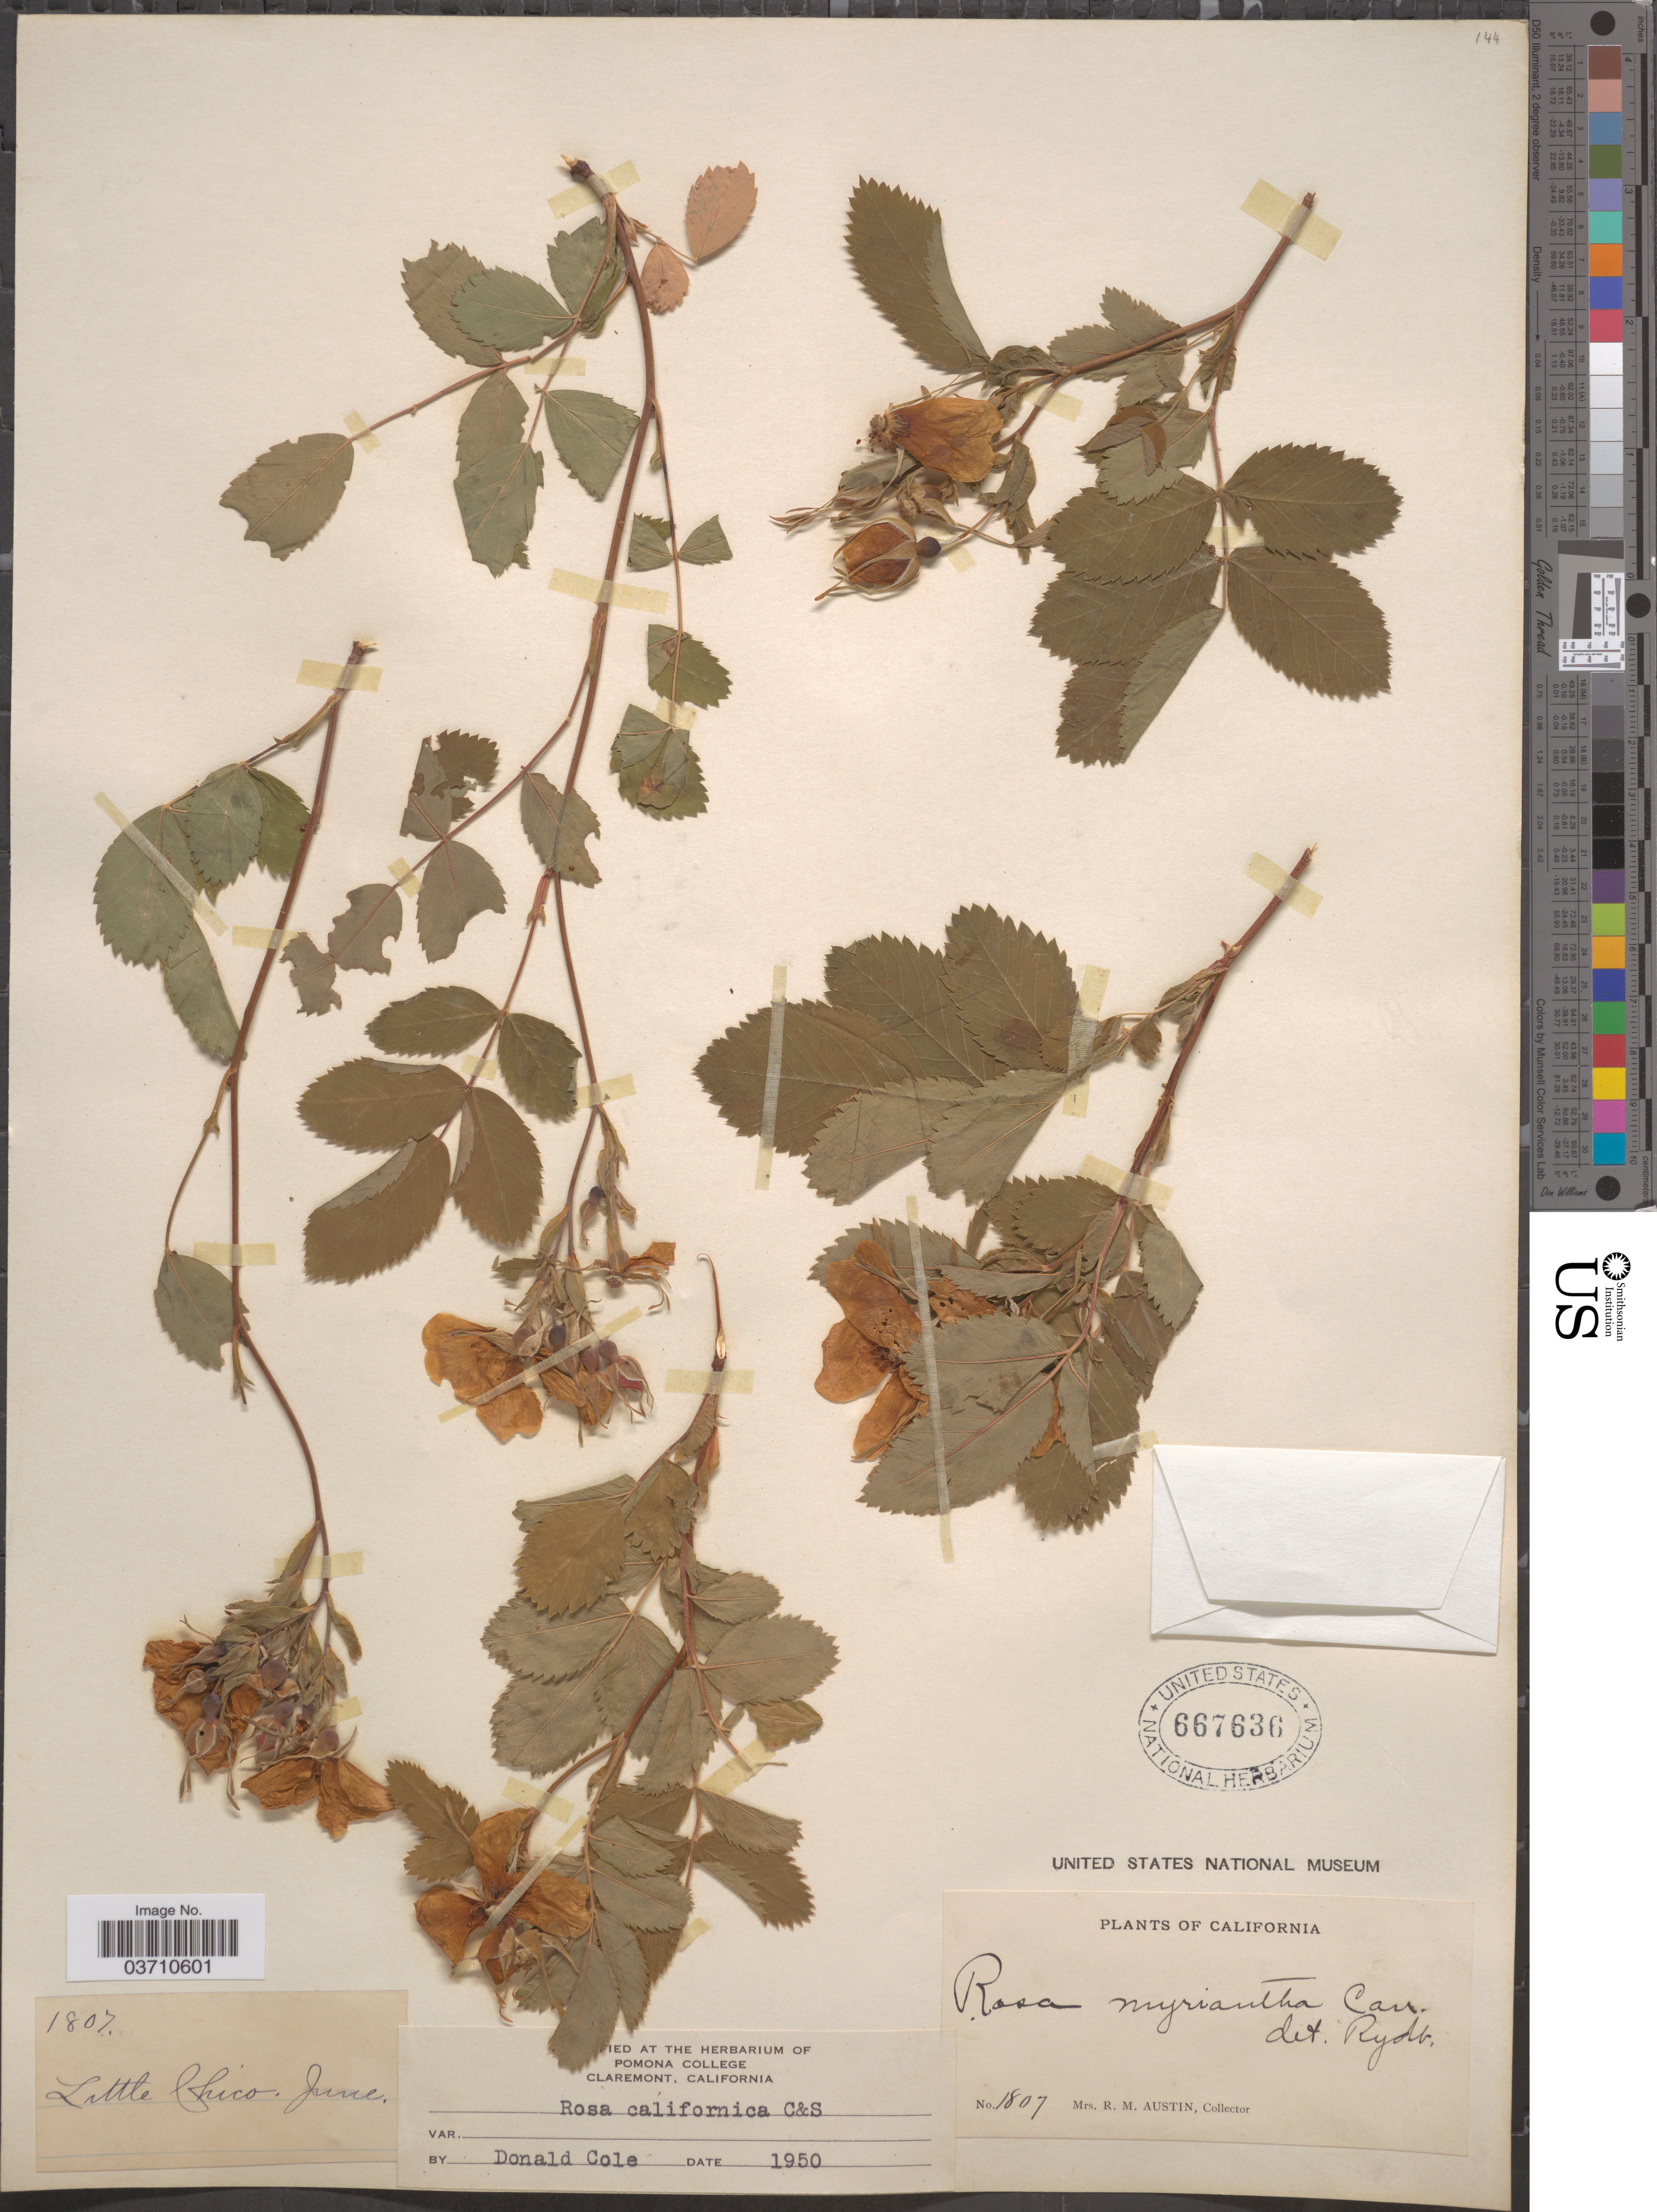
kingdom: Plantae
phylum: Tracheophyta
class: Magnoliopsida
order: Rosales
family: Rosaceae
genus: Rosa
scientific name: Rosa californica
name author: Cham. & Schltdl.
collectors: R. Austin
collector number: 1807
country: United States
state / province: California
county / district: Butte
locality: Little Chico.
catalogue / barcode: US 667636